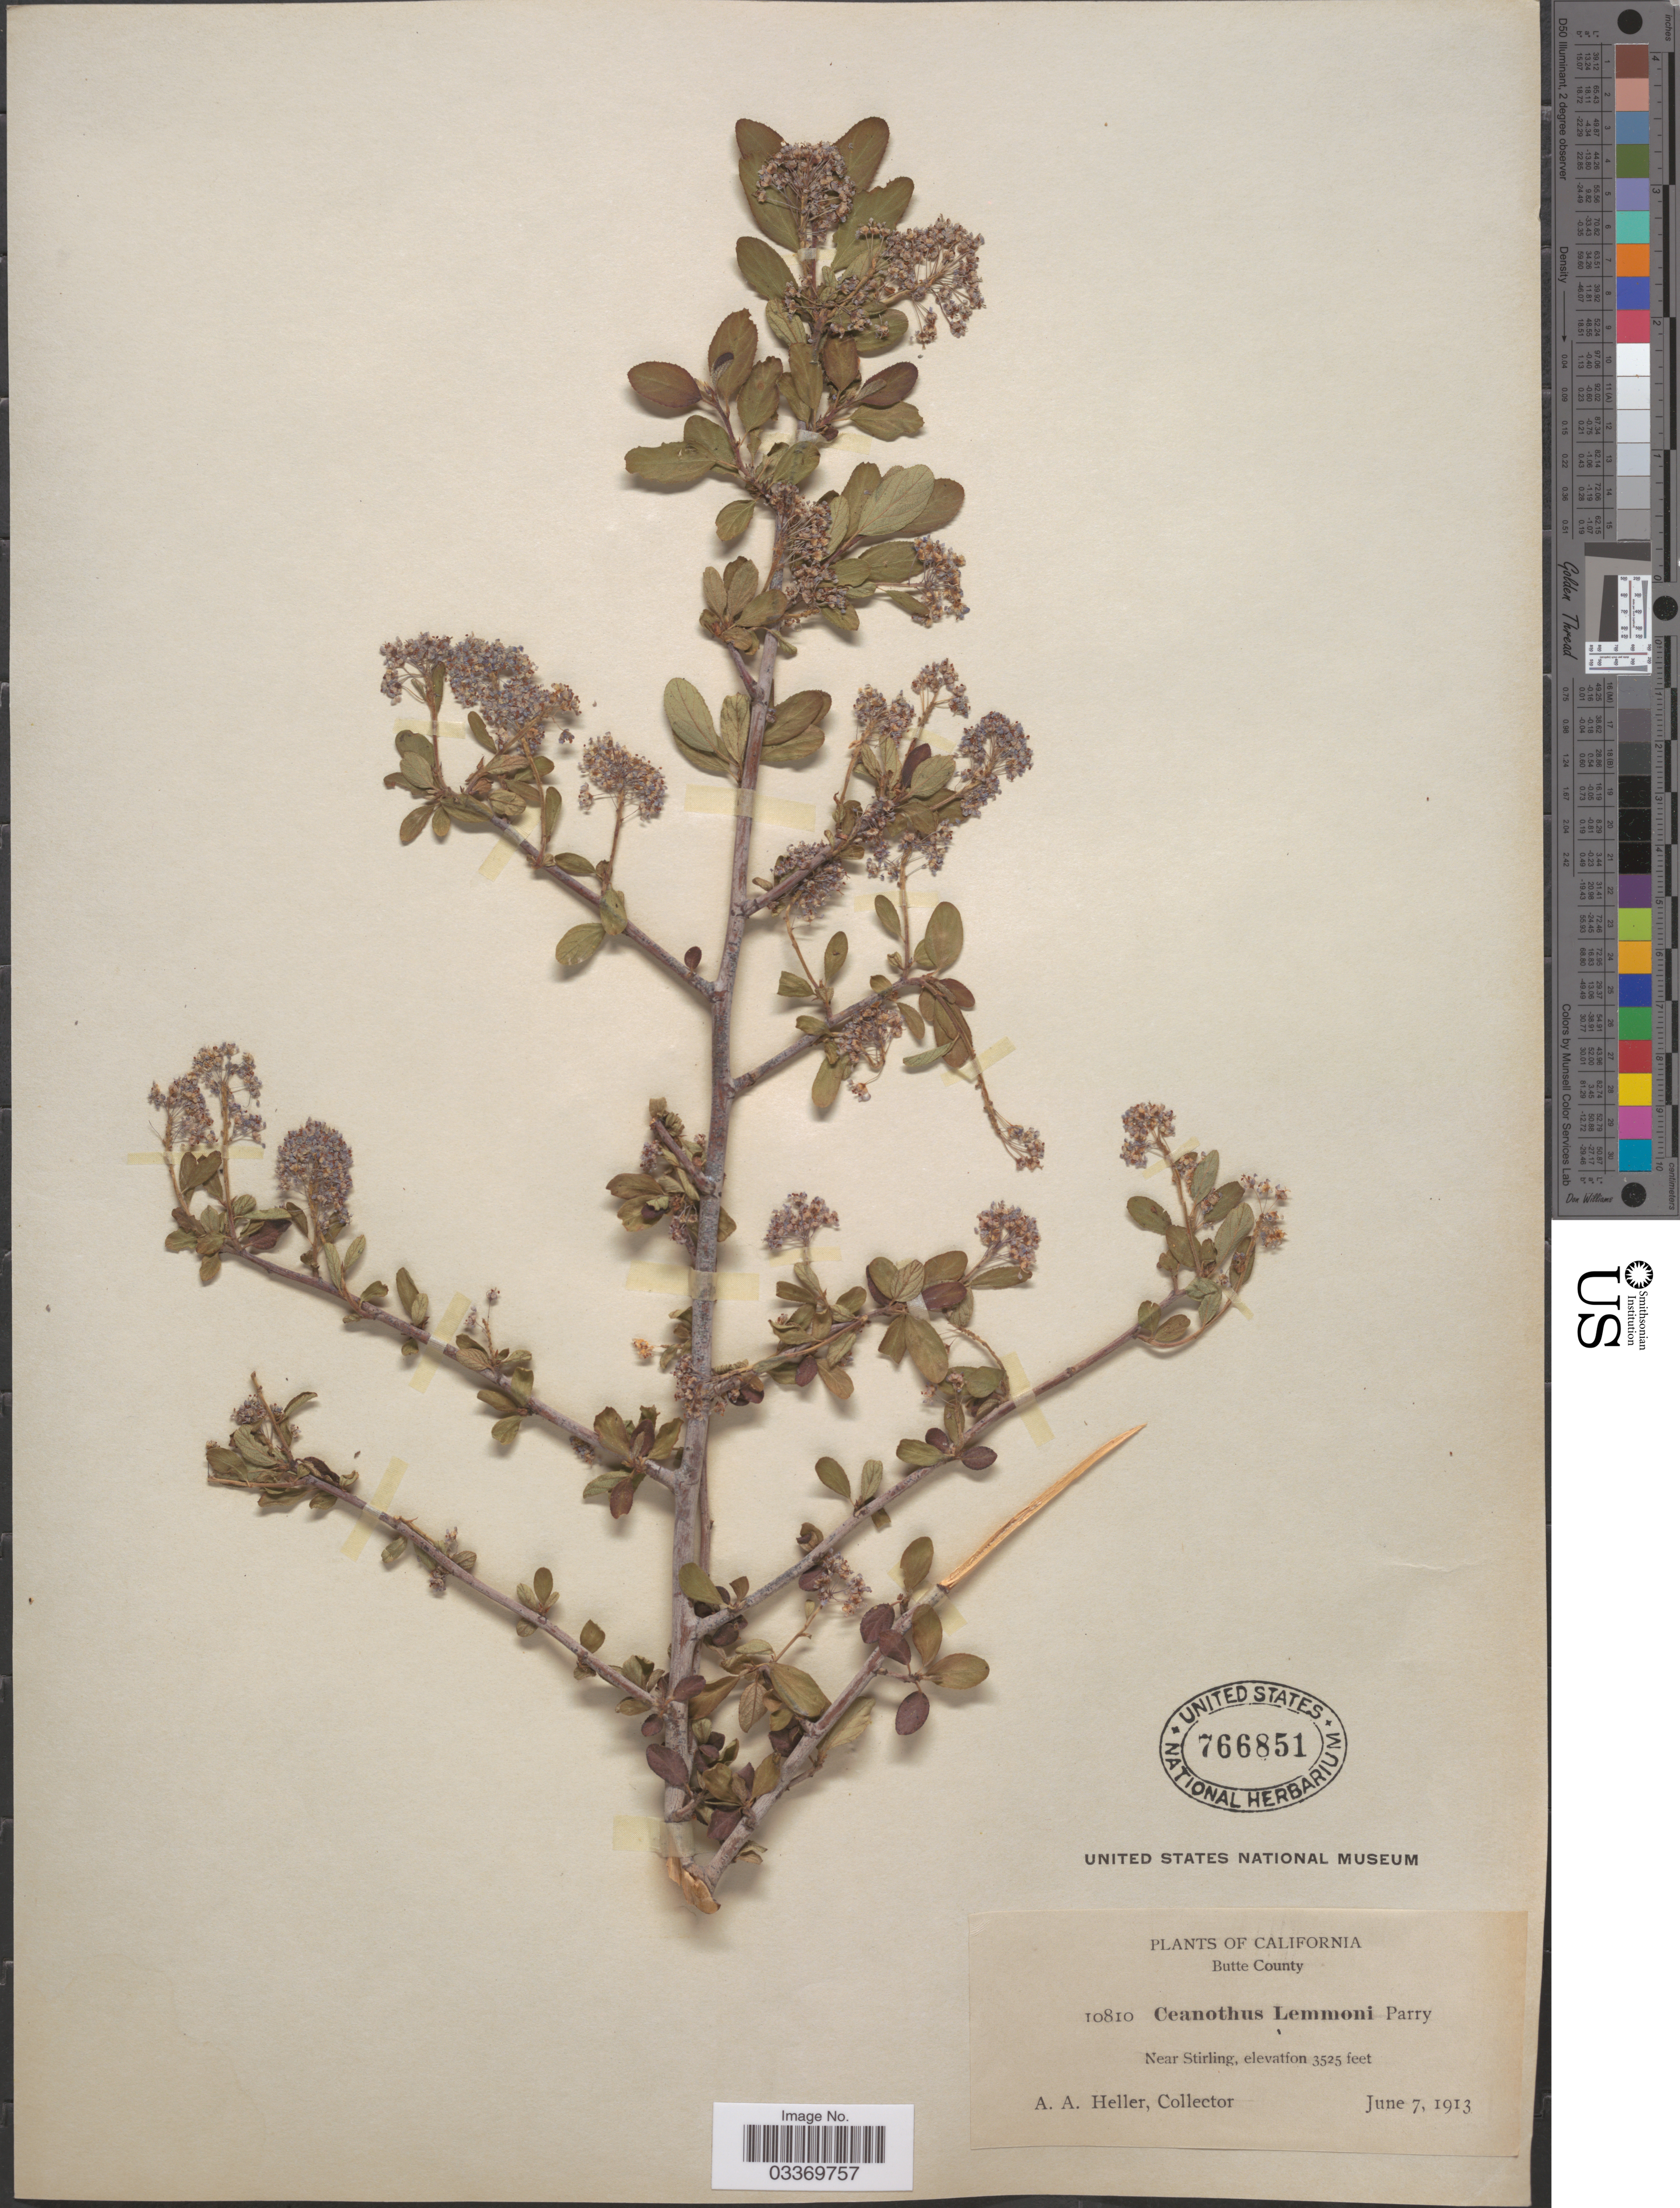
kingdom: Plantae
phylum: Tracheophyta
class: Magnoliopsida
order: Rosales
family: Rhamnaceae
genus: Ceanothus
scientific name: Ceanothus lemmonii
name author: Parry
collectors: A. A. Heller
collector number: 10810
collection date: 1913-06-07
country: United States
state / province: California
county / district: Butte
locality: Butte County. Near Stirling.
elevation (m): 1074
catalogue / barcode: US 766851